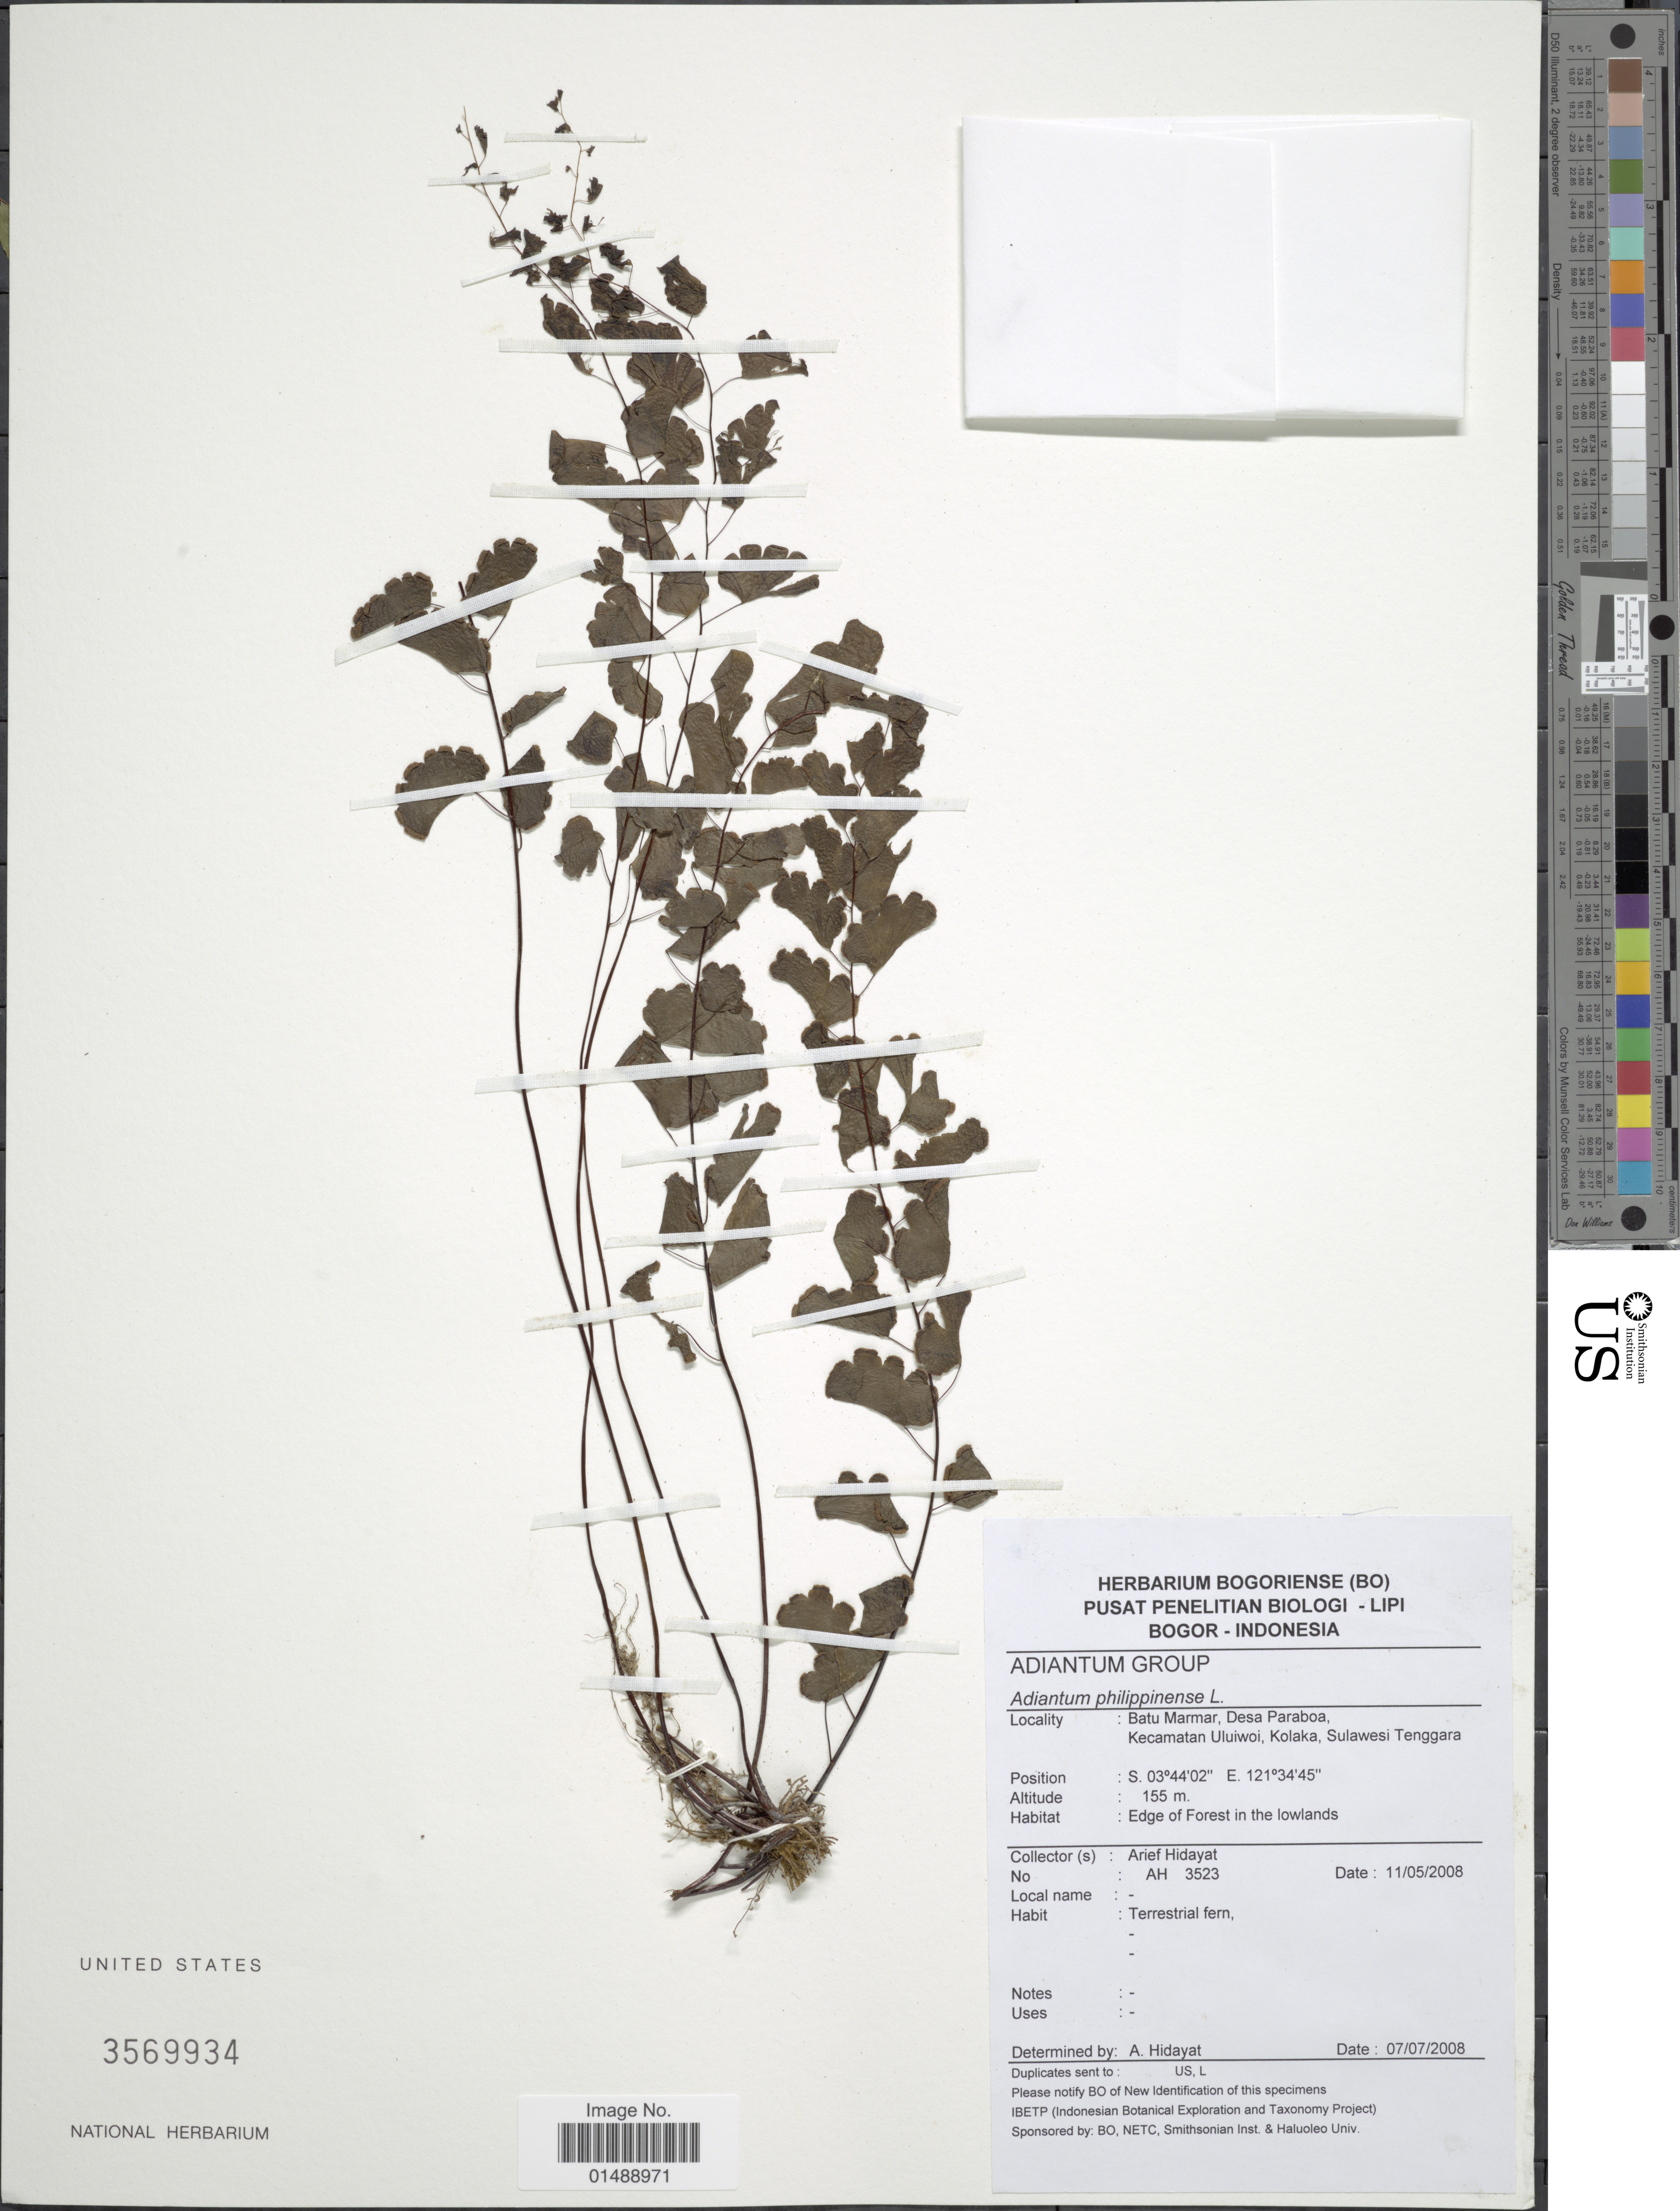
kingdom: Plantae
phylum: Tracheophyta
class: Polypodiopsida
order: Polypodiales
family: Pteridaceae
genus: Adiantum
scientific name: Adiantum philippense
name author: L.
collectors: A. Hidayat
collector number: AH 3523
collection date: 2008-11-05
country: Indonesia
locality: Batu Marmar, Desa Paraboa, Kecamatan Uluiwoi, Kolaka, Sulawesi Tenggara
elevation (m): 155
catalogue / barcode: US 3569934